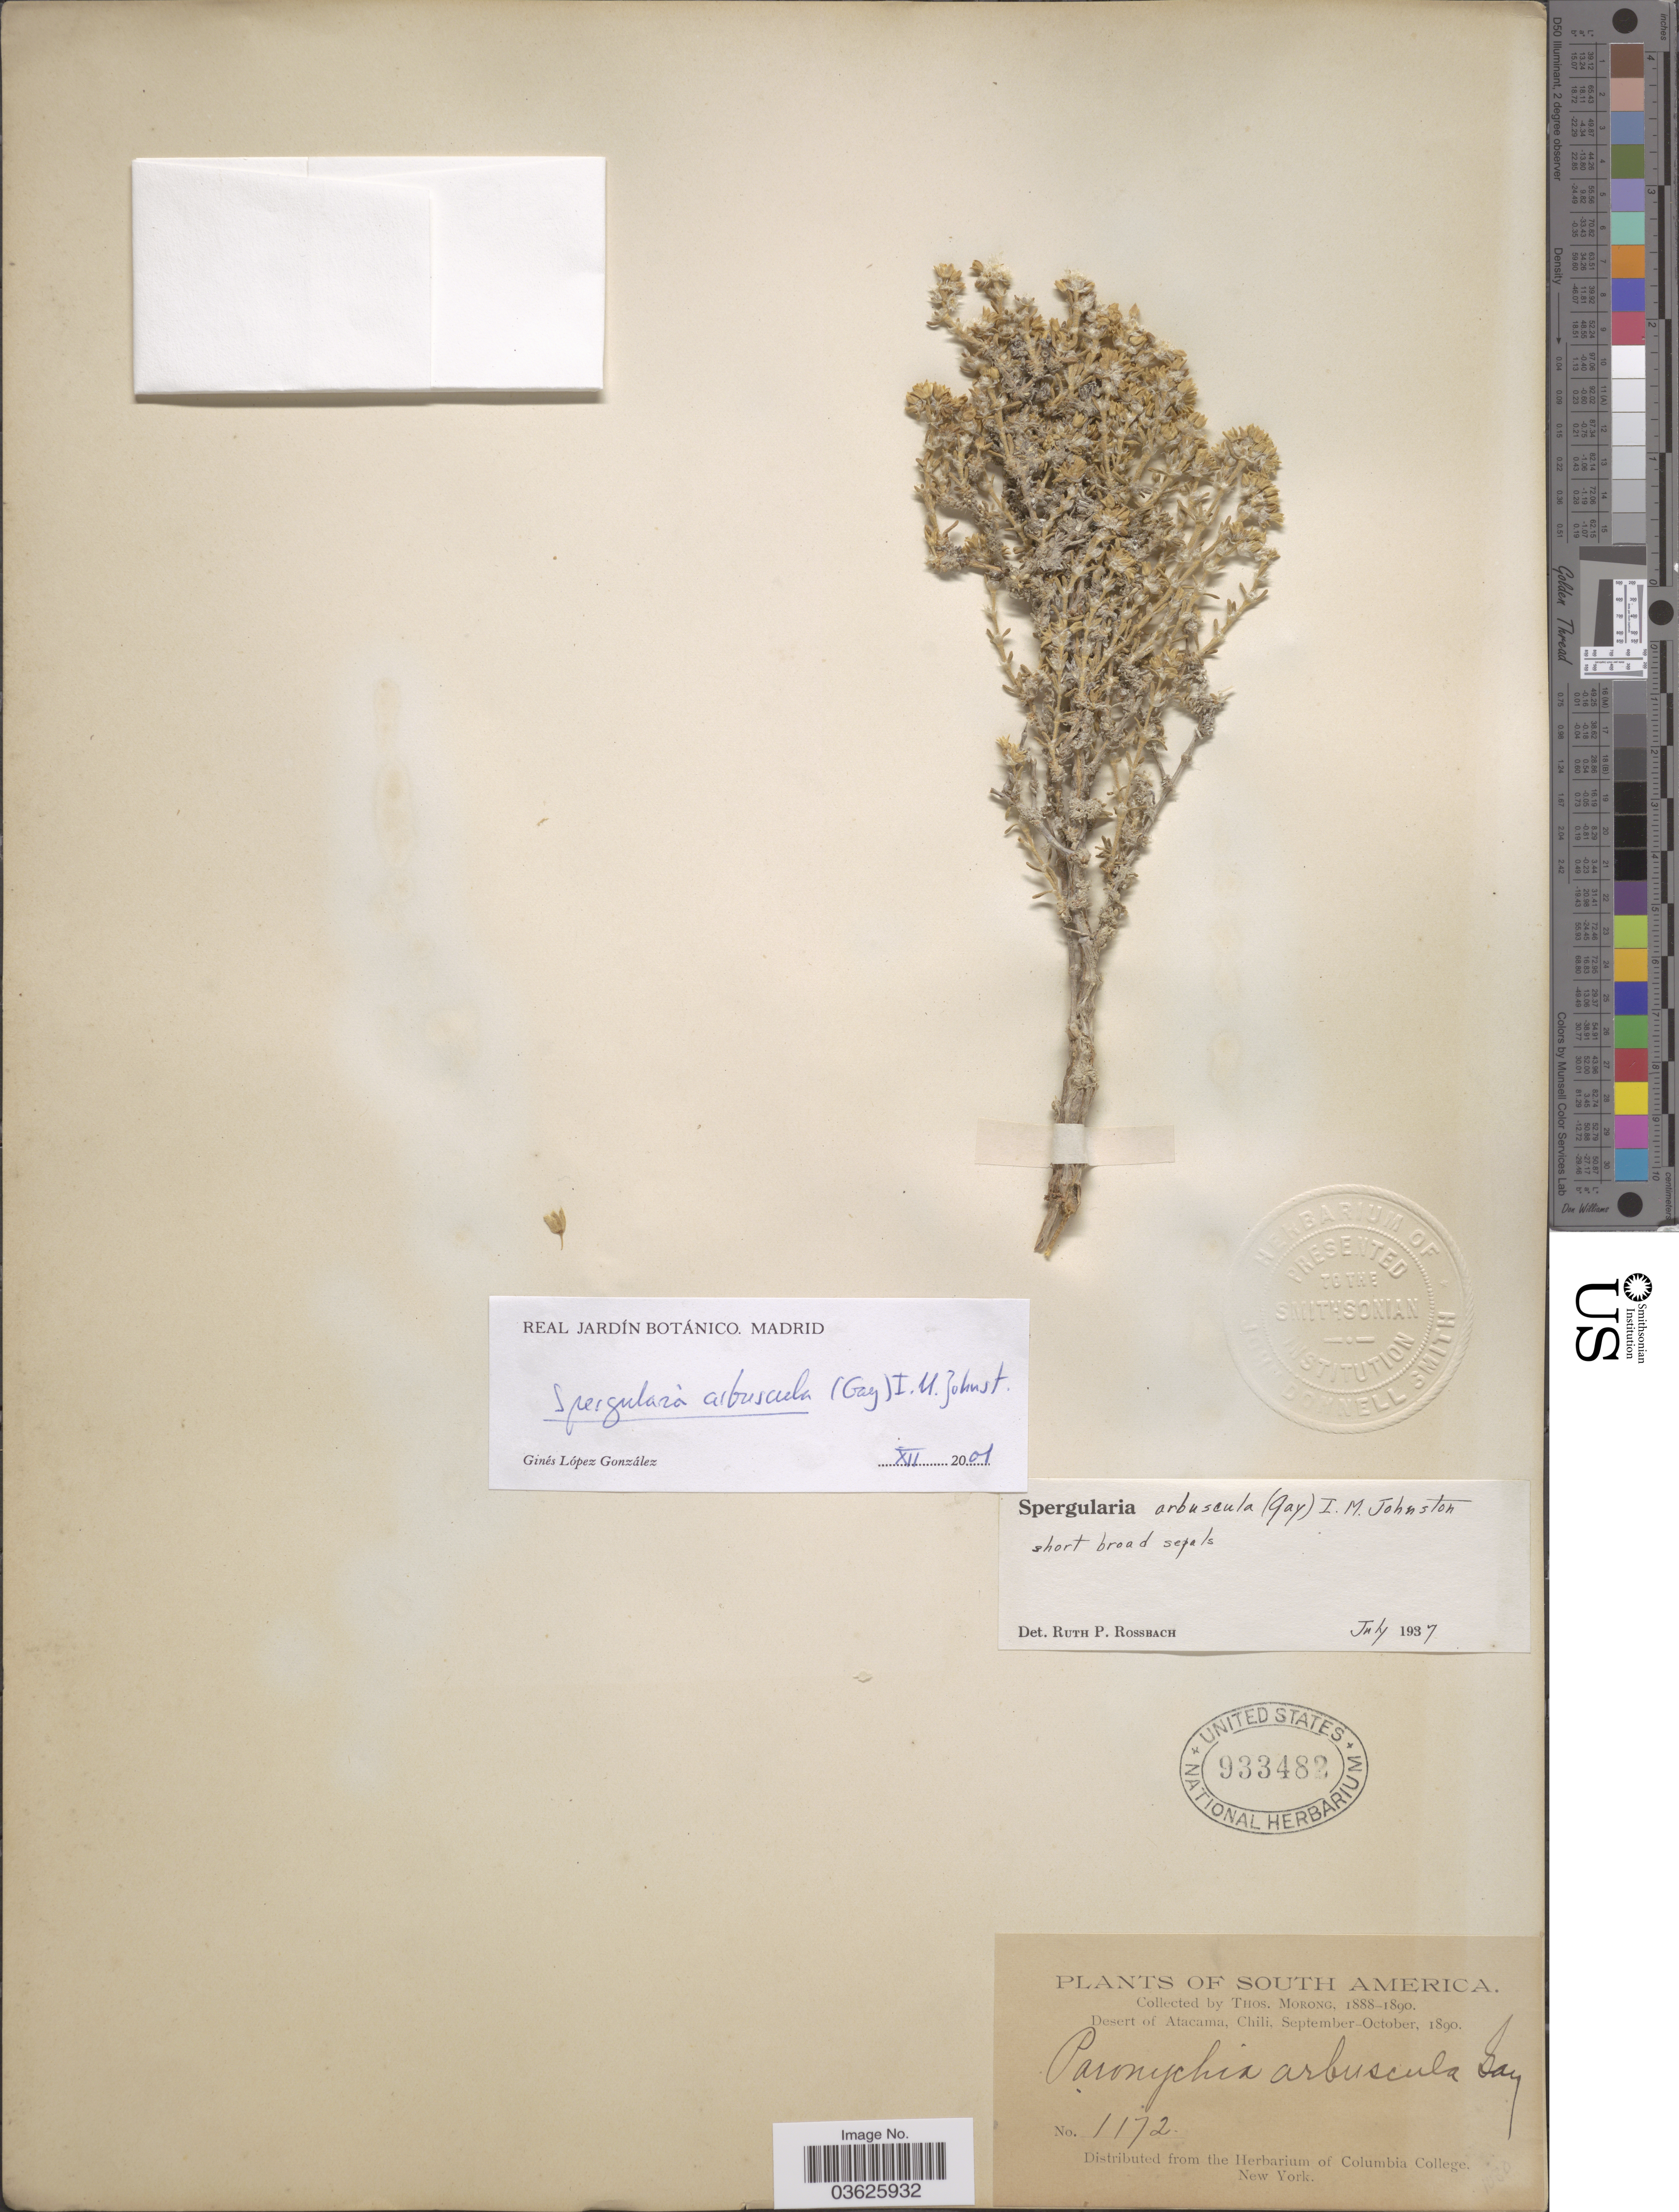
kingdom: Plantae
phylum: Tracheophyta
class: Magnoliopsida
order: Caryophyllales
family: Caryophyllaceae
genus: Spergularia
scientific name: Spergularia arbuscula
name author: I.M. Johnst.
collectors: ex herb. T. Morong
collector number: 1172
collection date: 1890-09/1890-10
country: Chile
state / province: Atacama (III)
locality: Desert of Atacama.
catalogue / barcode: US 933482